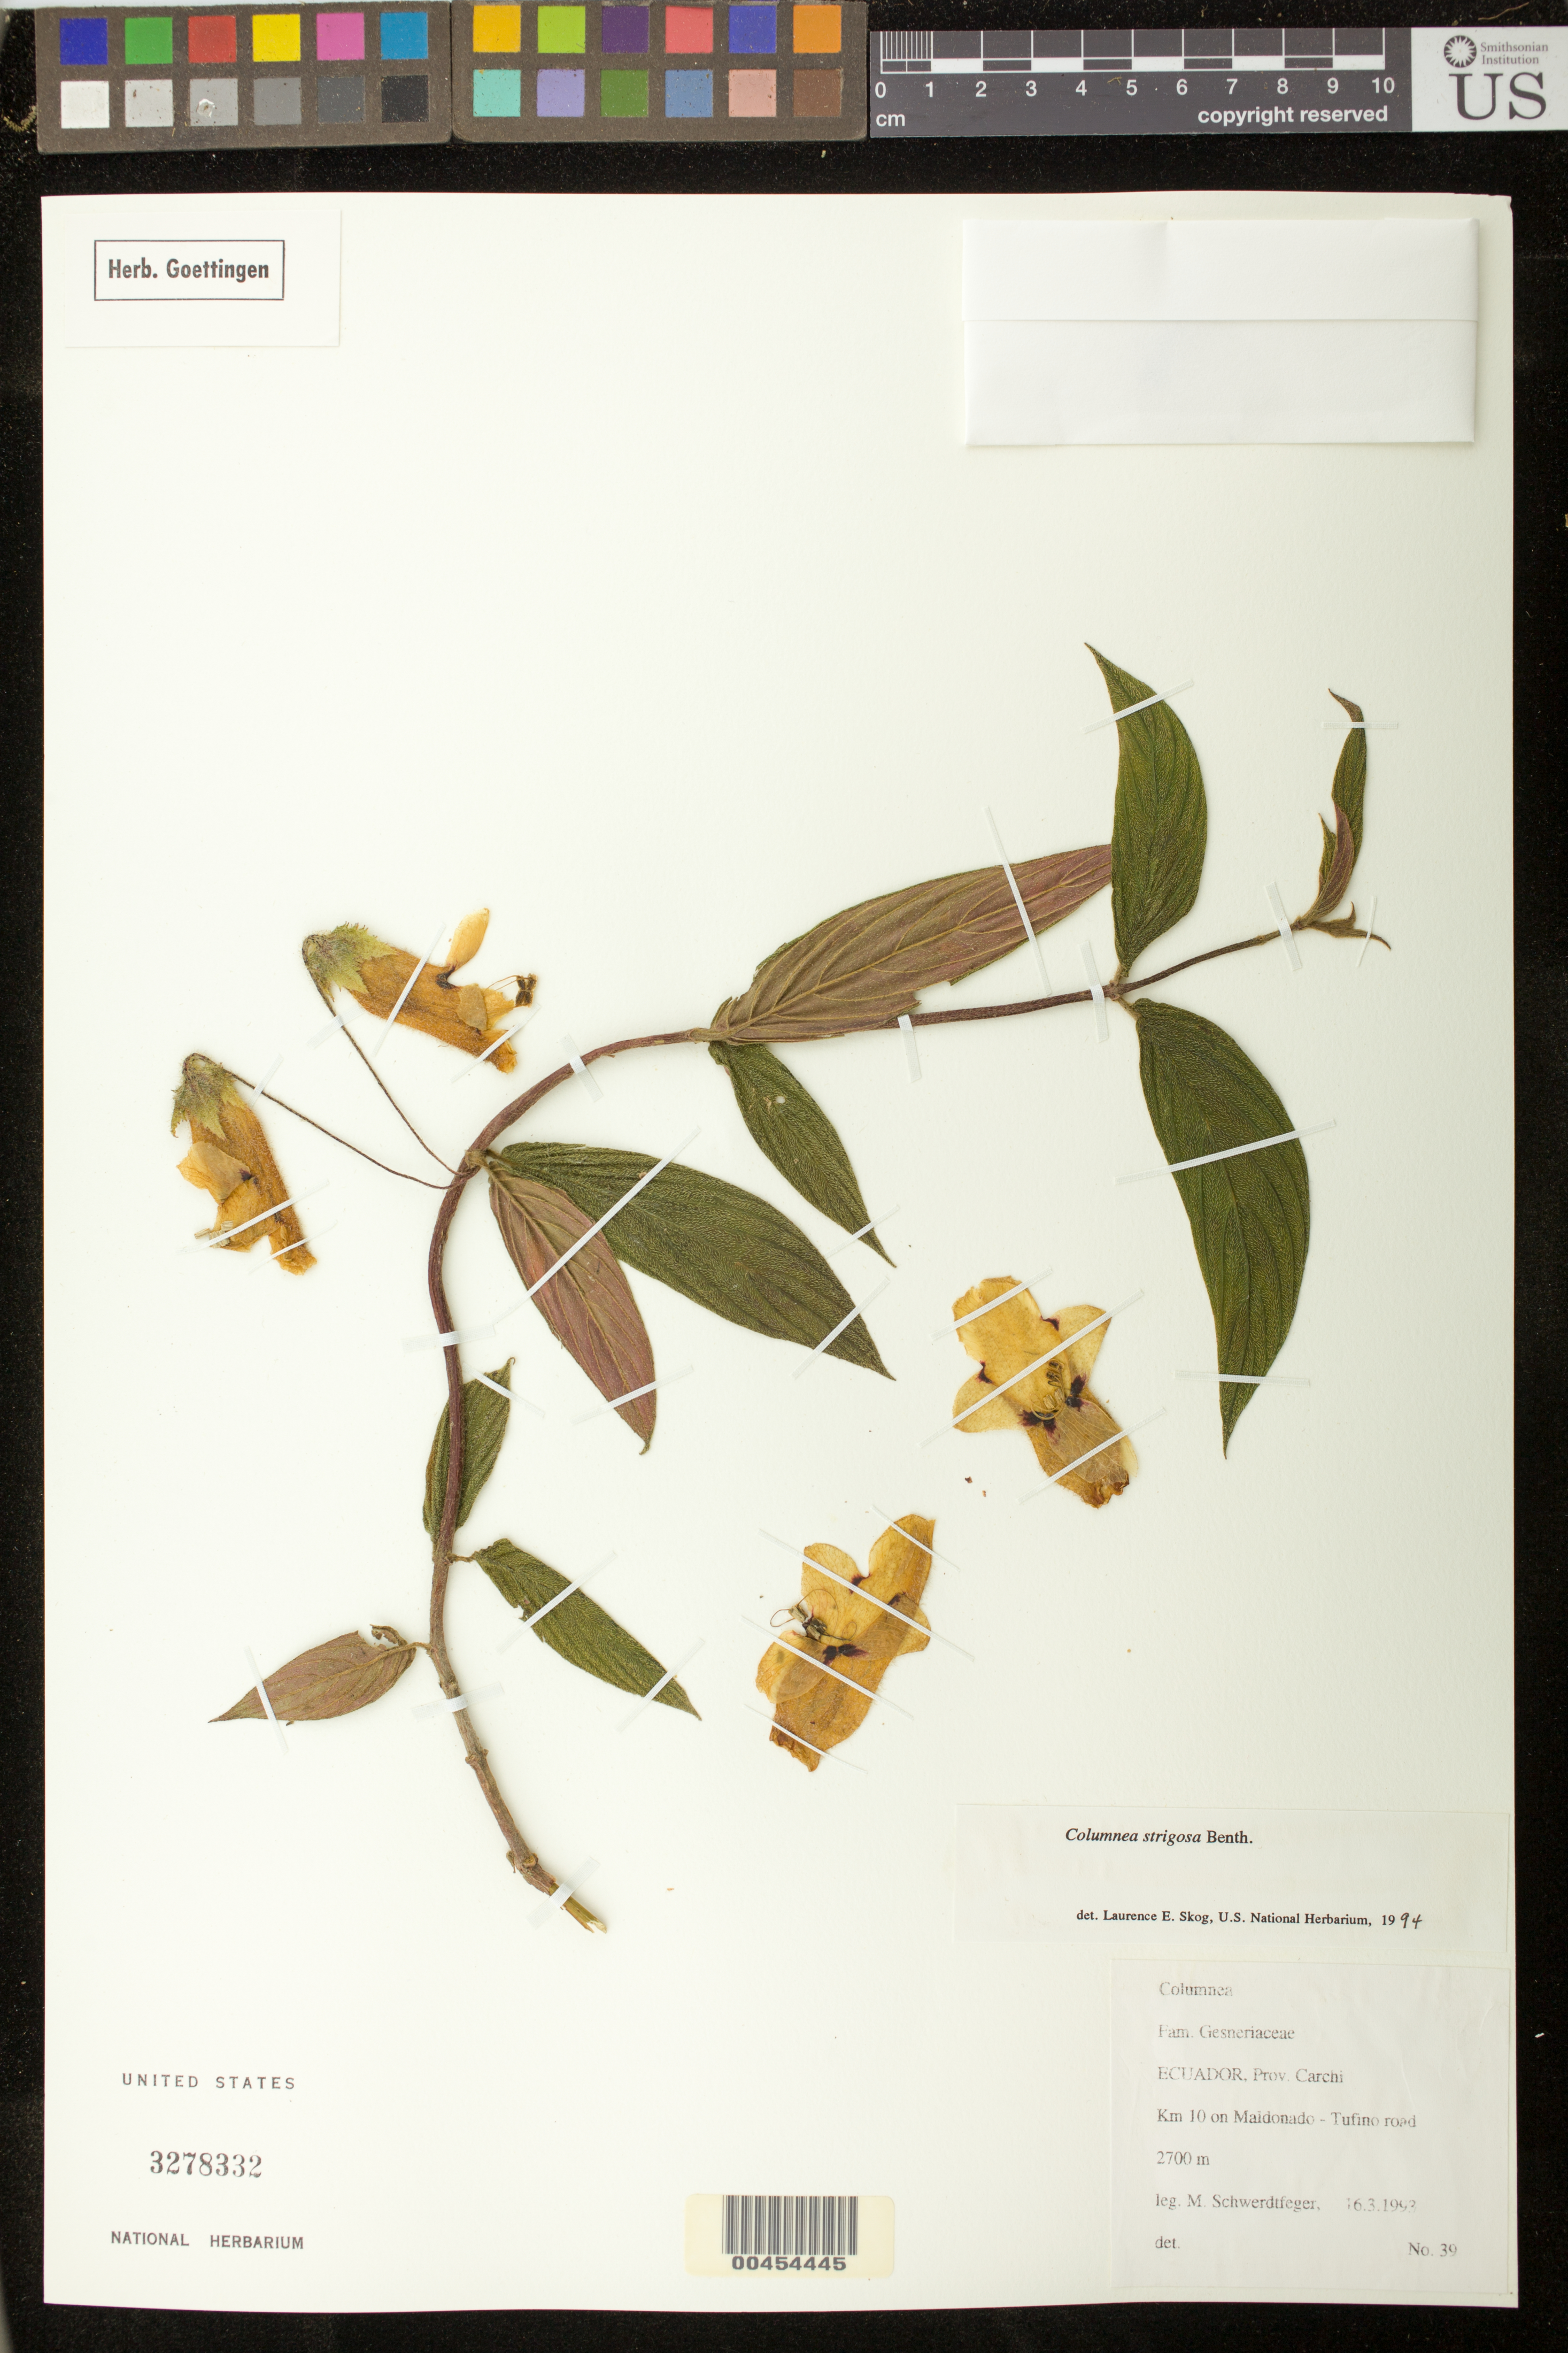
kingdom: Plantae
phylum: Tracheophyta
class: Magnoliopsida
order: Lamiales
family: Gesneriaceae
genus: Columnea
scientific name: Columnea strigosa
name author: Benth.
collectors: M. Schwerdtfeger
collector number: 39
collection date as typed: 16 Mar 1993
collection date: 1993-03-16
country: Ecuador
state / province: Carchi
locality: Maidonado - Tufino road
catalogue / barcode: US 3278332